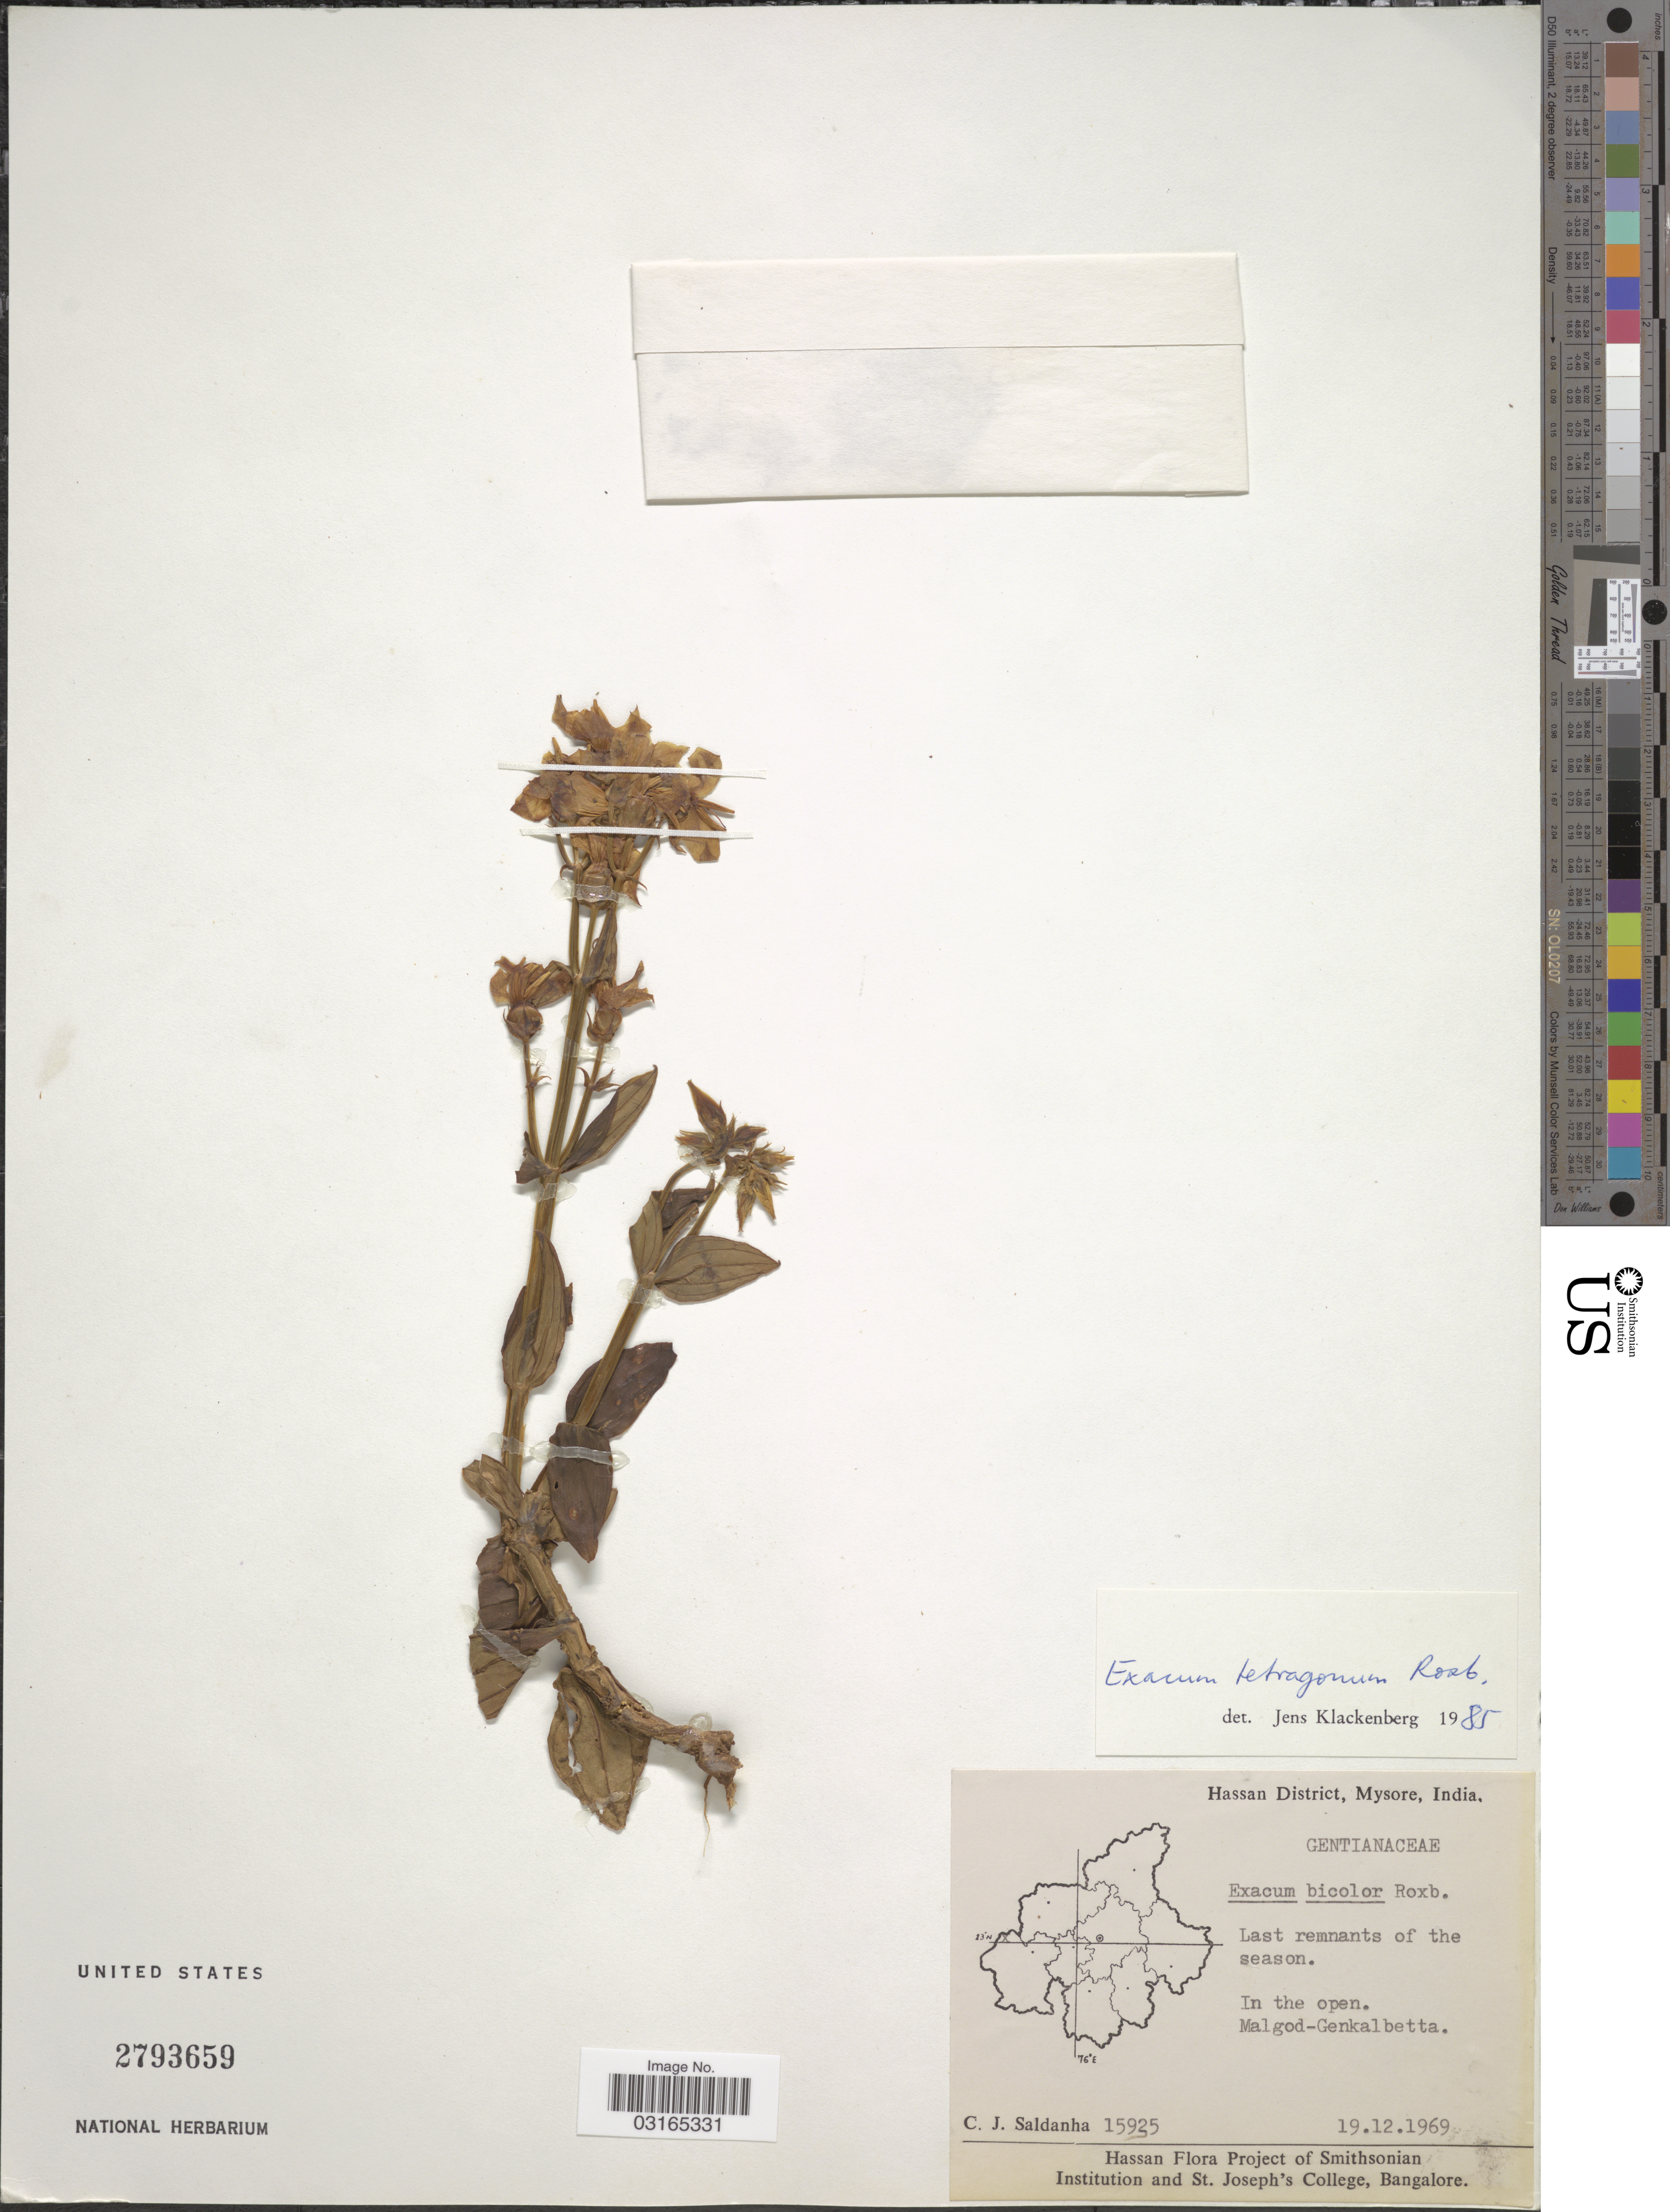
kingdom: Plantae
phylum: Tracheophyta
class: Magnoliopsida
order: Gentianales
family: Gentianaceae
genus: Exacum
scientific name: Exacum tetragonum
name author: Roxb.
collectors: C. J. Saldanha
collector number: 15925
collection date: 1969-12-19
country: India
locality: Hassan District, Mysore. In the open. Malgod-Genkalbetta.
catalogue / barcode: US 2793659